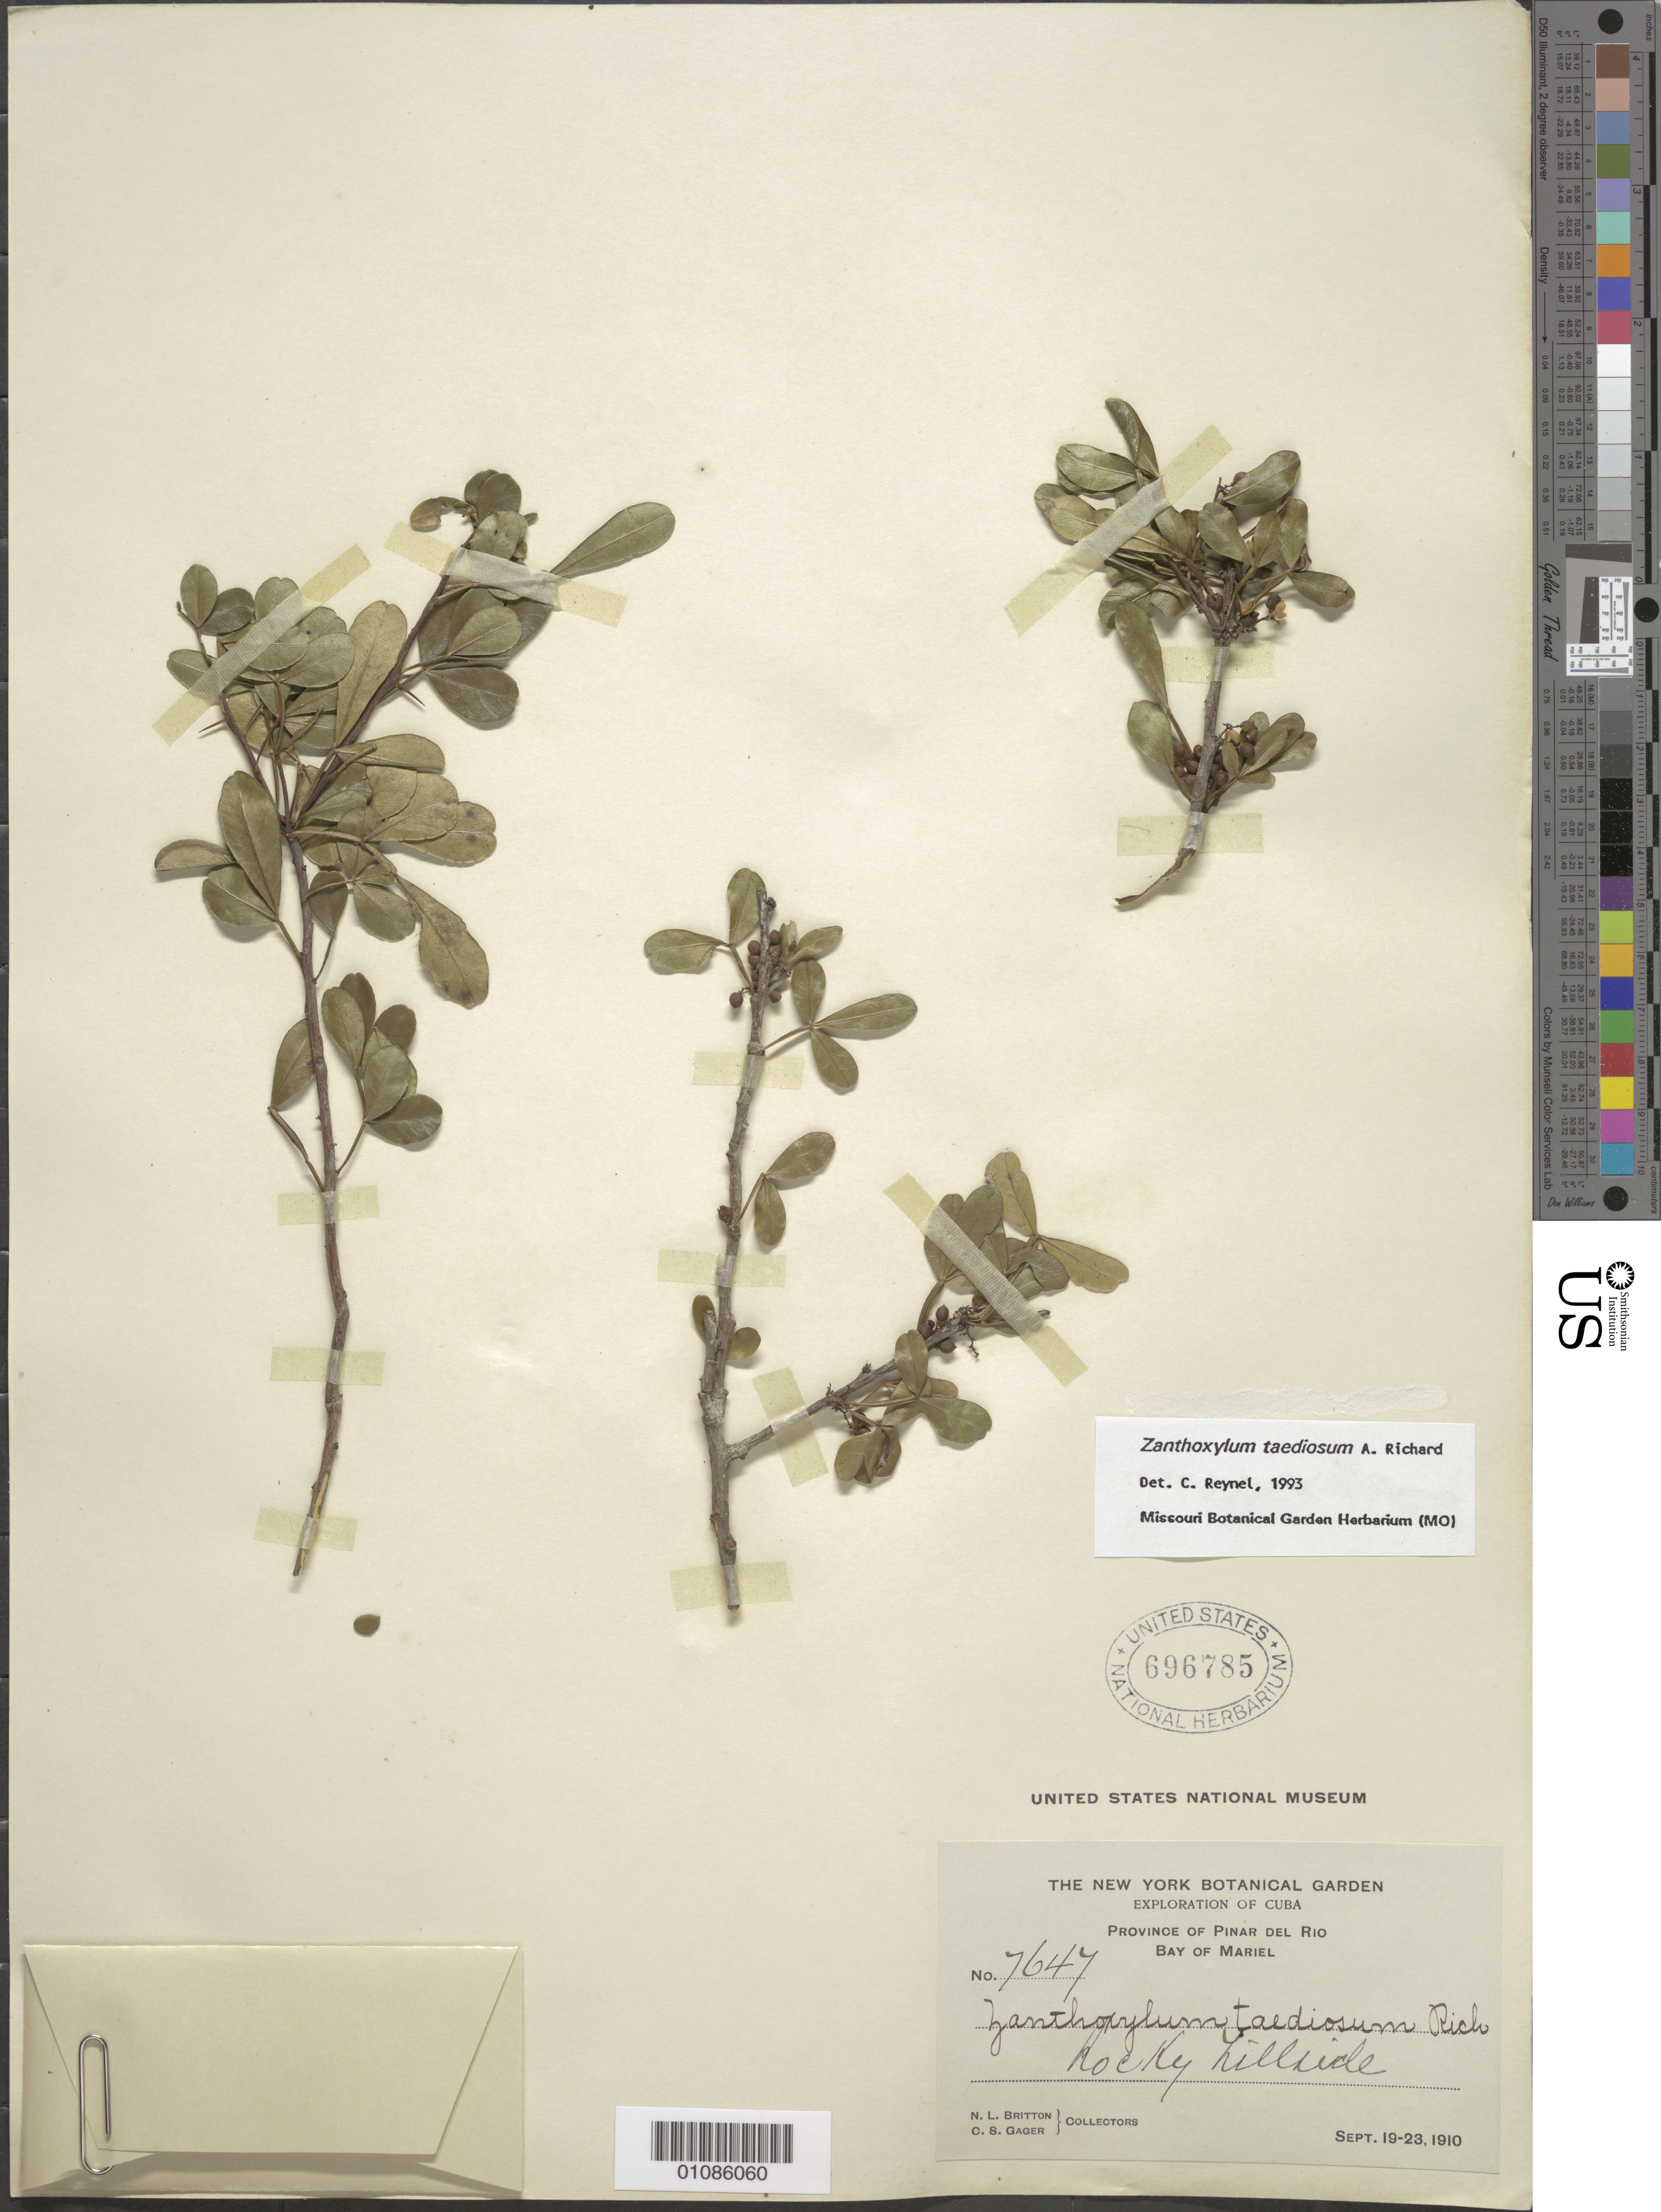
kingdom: Plantae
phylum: Tracheophyta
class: Magnoliopsida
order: Sapindales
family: Rutaceae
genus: Zanthoxylum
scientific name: Zanthoxylum taediosum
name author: A. Rich.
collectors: N. Britton & C. Gager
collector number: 7647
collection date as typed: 19 Sep 1910 to 23 Sep 1910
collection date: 1910-09-19/1910-09-23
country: Cuba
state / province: Pinar del Rio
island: Cuba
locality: Rocky hillside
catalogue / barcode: US 696785